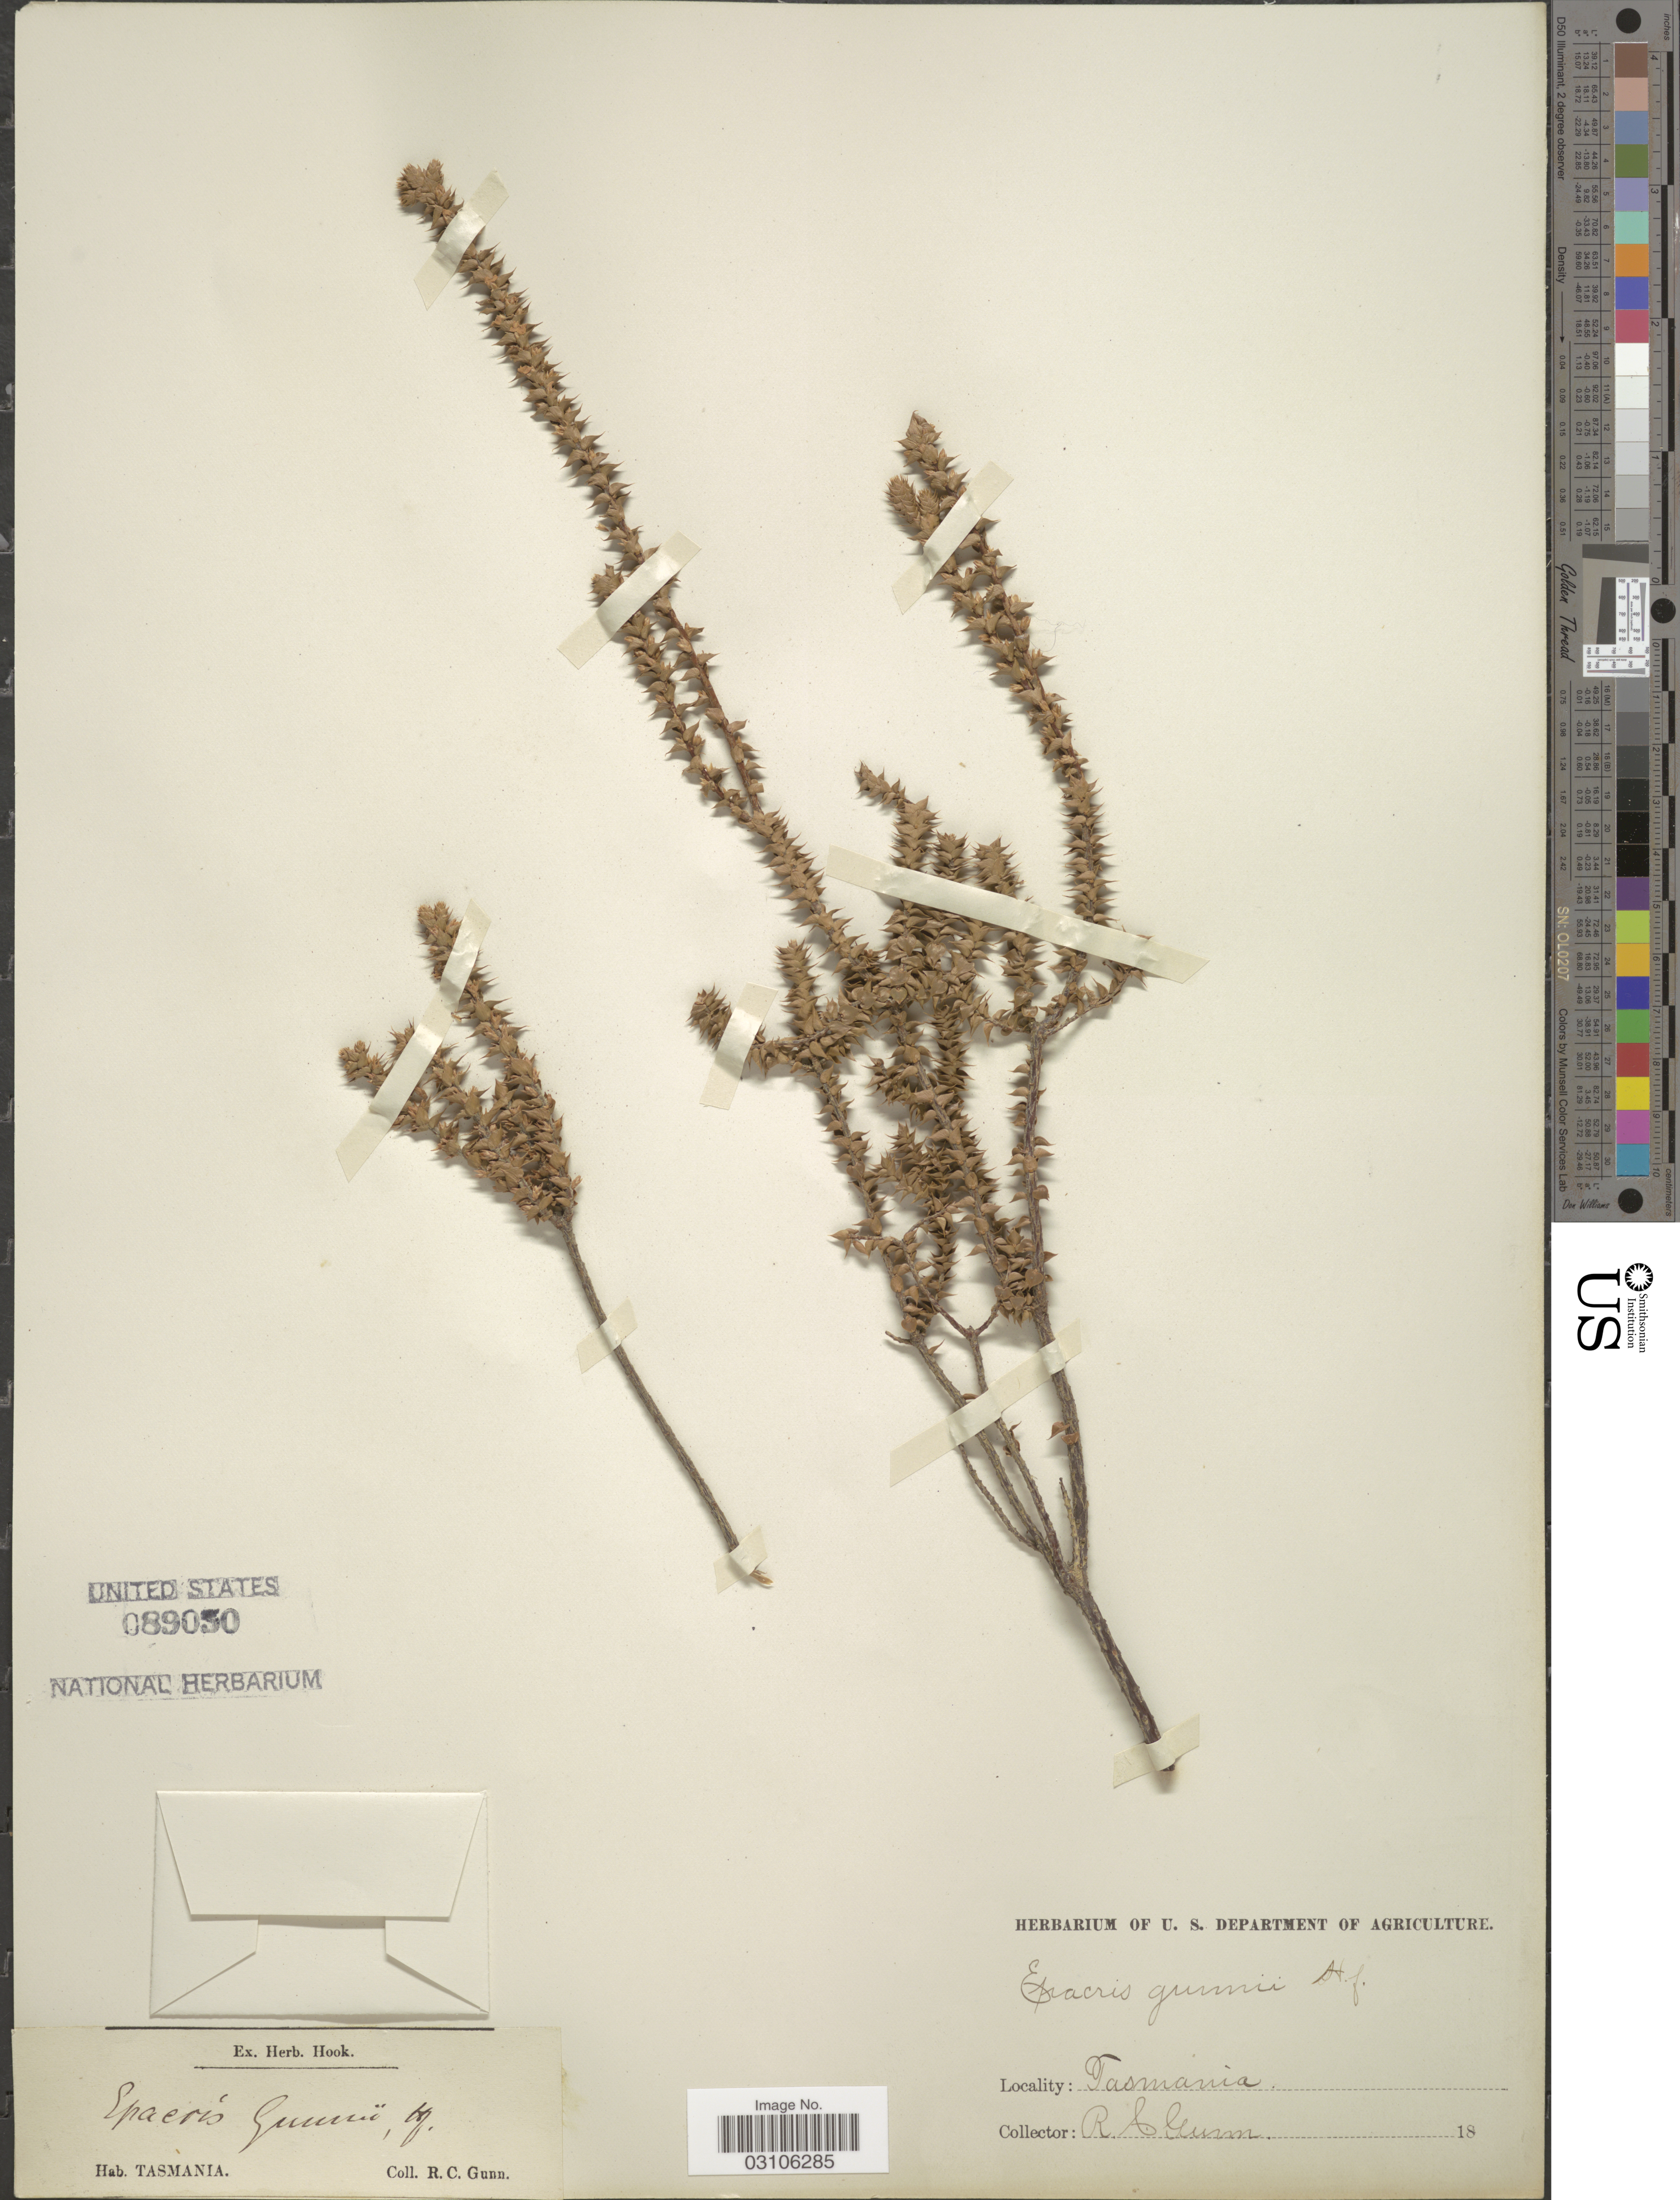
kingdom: Plantae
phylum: Tracheophyta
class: Magnoliopsida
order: Ericales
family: Ericaceae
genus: Epacris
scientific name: Epacris gunnii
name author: Hook. f.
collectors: R. Gunn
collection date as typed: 18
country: Australia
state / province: Tasmania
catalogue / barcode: US 89050